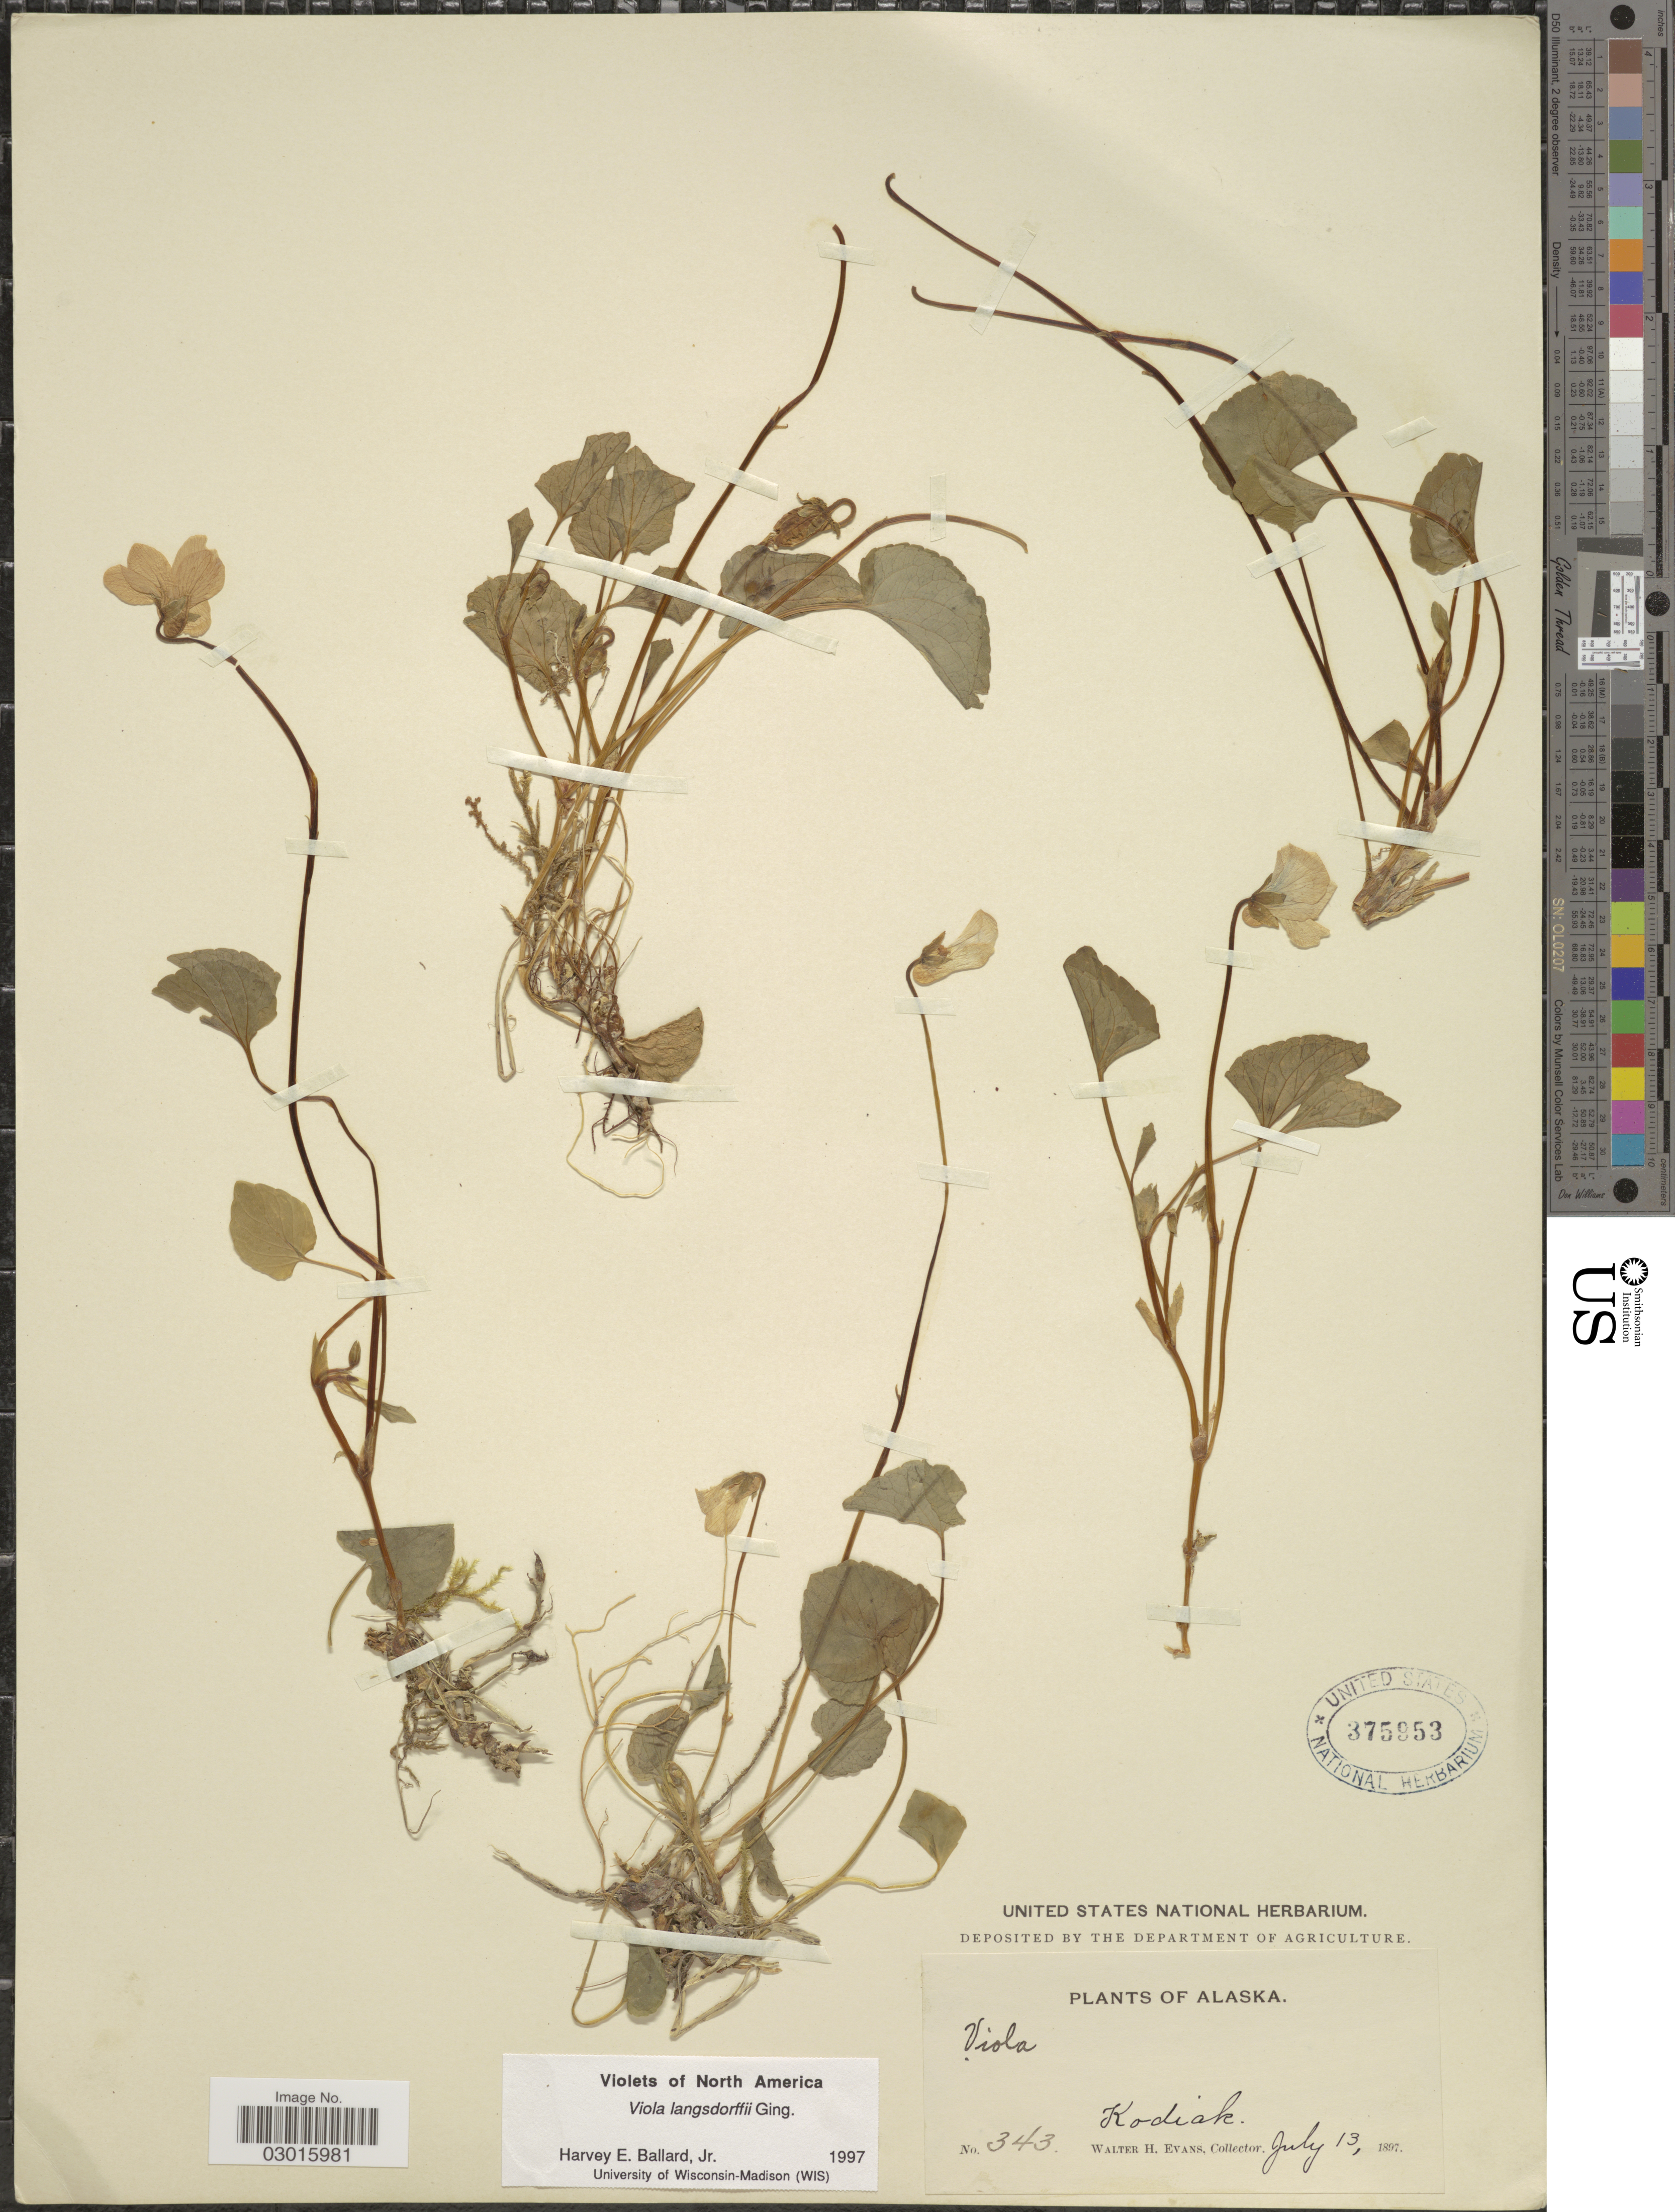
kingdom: Plantae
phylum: Tracheophyta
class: Magnoliopsida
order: Malpighiales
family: Violaceae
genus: Viola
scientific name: Viola langsdorffii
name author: Fisch. ex Ging.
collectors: W. H. Evans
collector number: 343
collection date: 1897-07-13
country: United States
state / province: Alaska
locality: Kodiak.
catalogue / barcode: US 375953